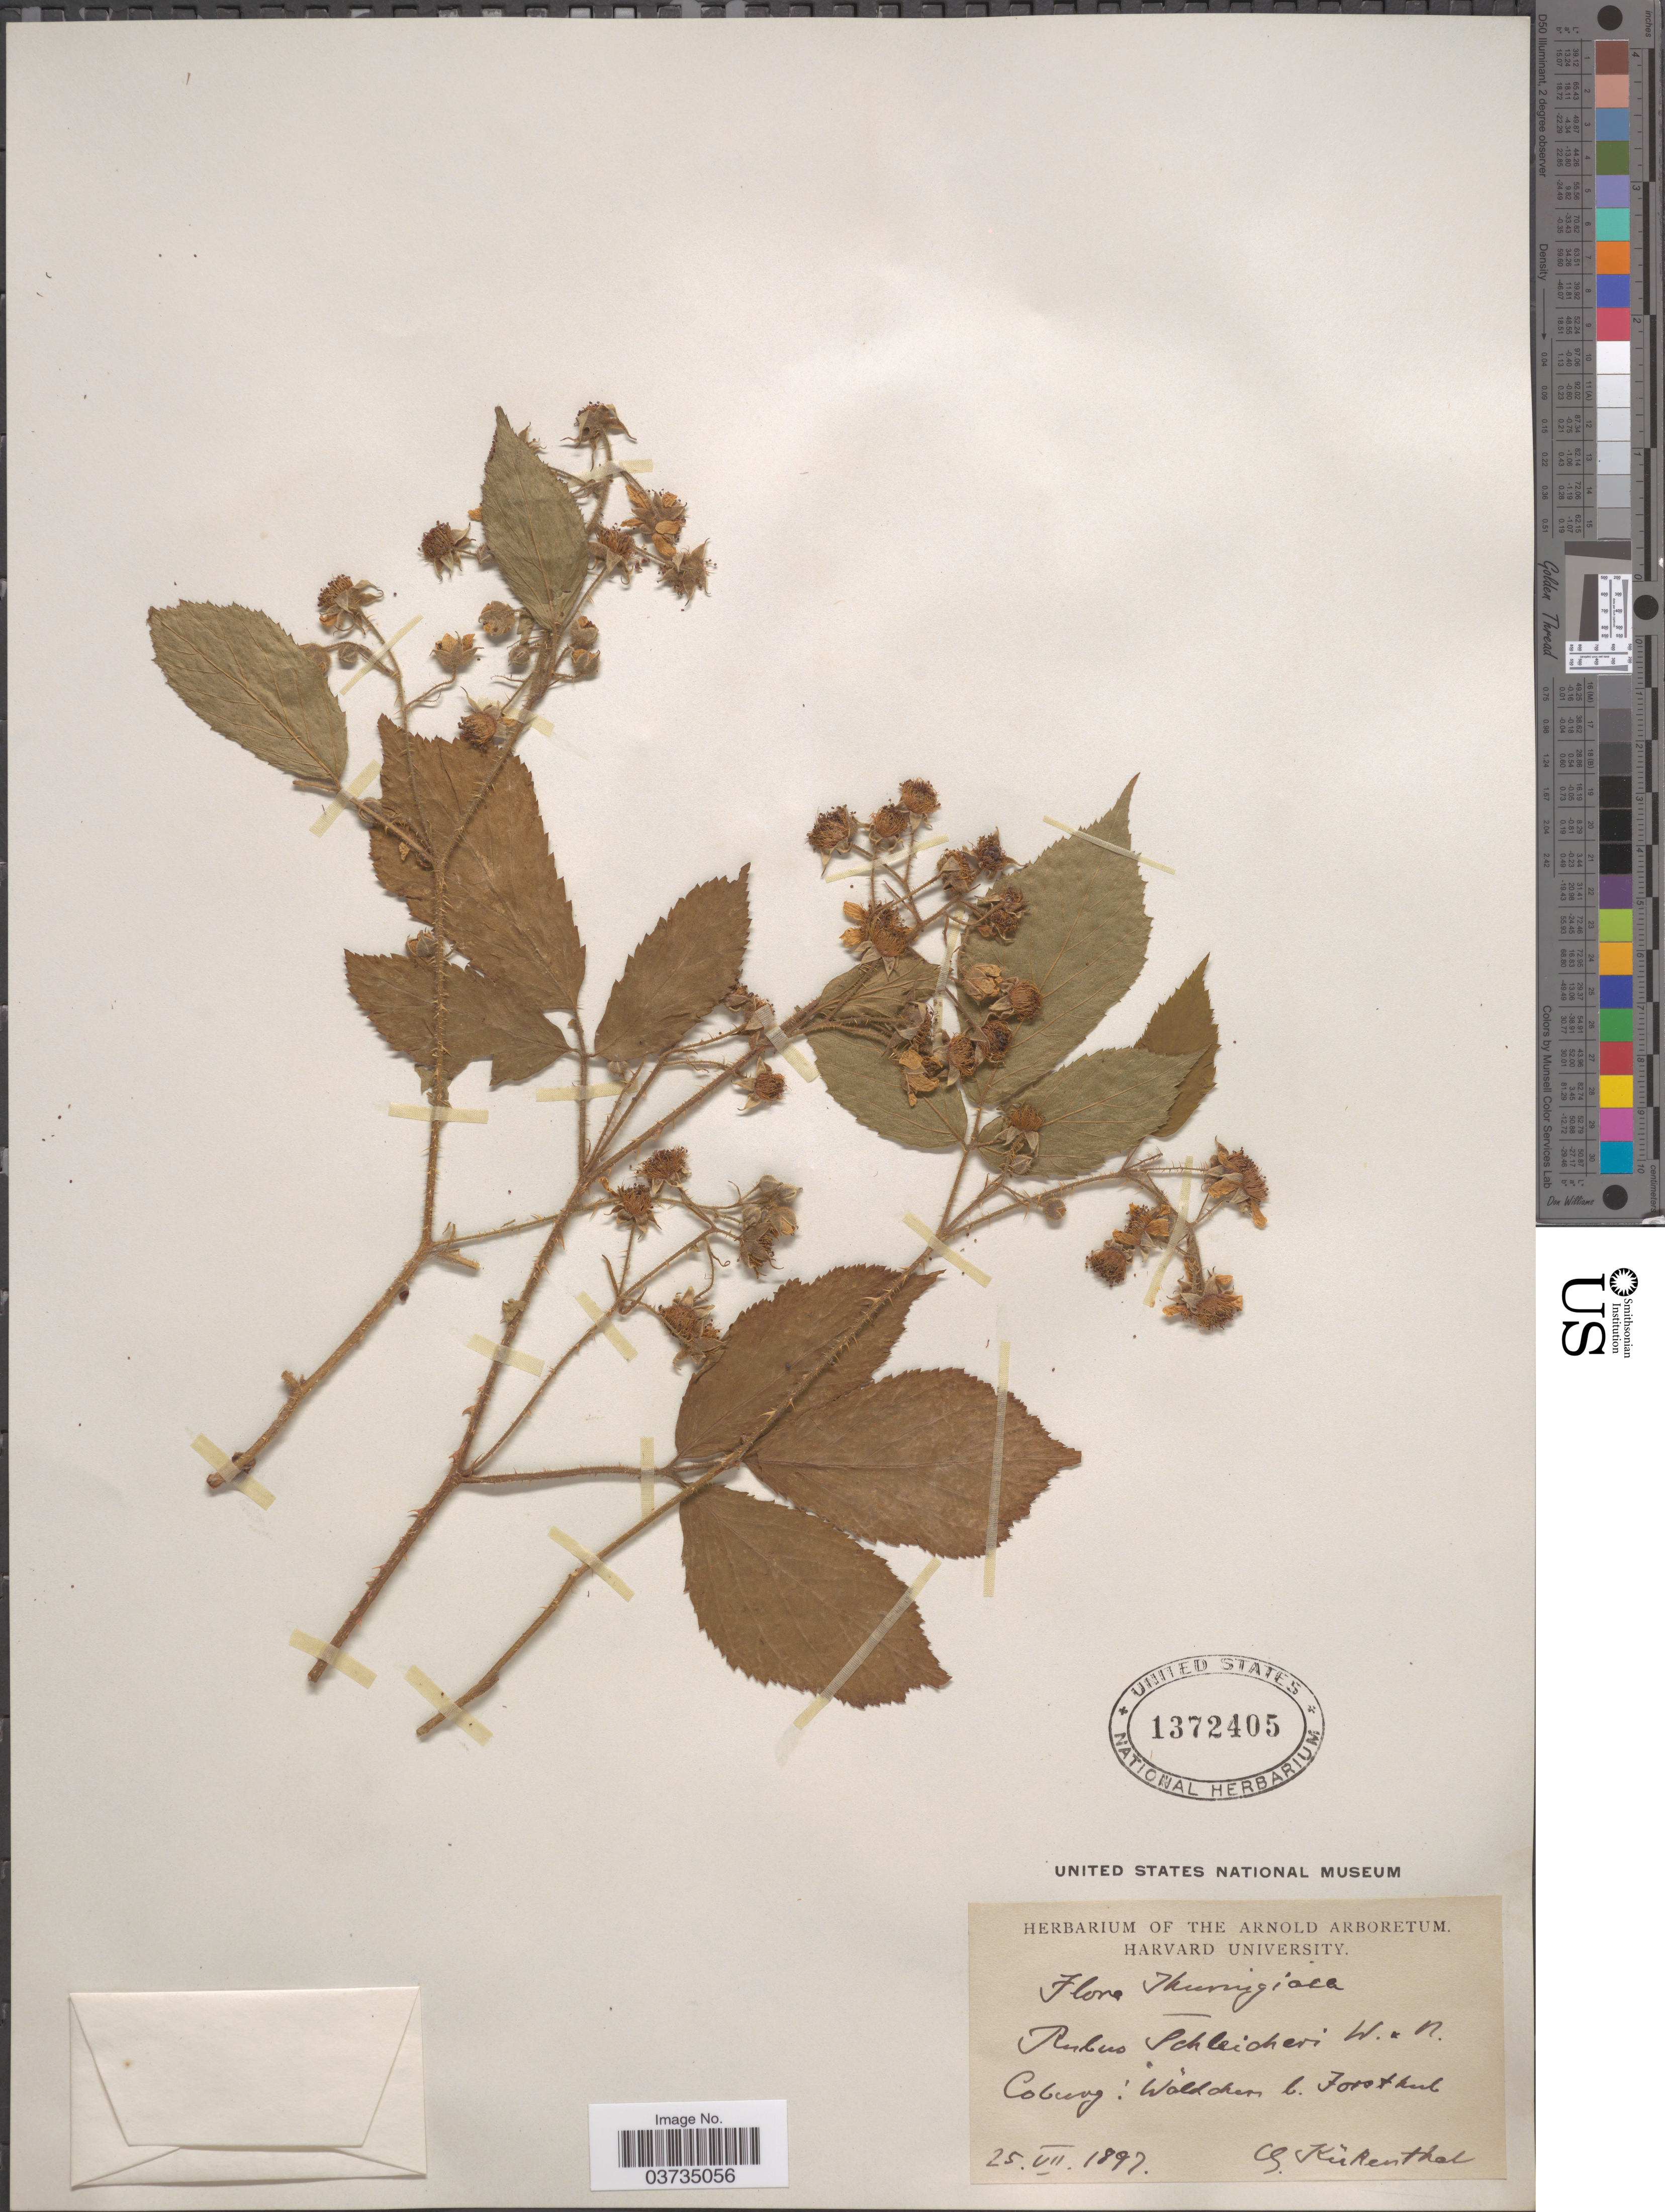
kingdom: Plantae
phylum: Tracheophyta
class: Magnoliopsida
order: Rosales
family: Rosaceae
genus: Rubus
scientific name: Rubus schleicheri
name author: Weihe ex Tratt.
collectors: G. Kükenthal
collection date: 1897-07-25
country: Germany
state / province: Thuringia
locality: Coburg: Waldern [interpreted] b. Forsthub.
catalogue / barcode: US 1372405